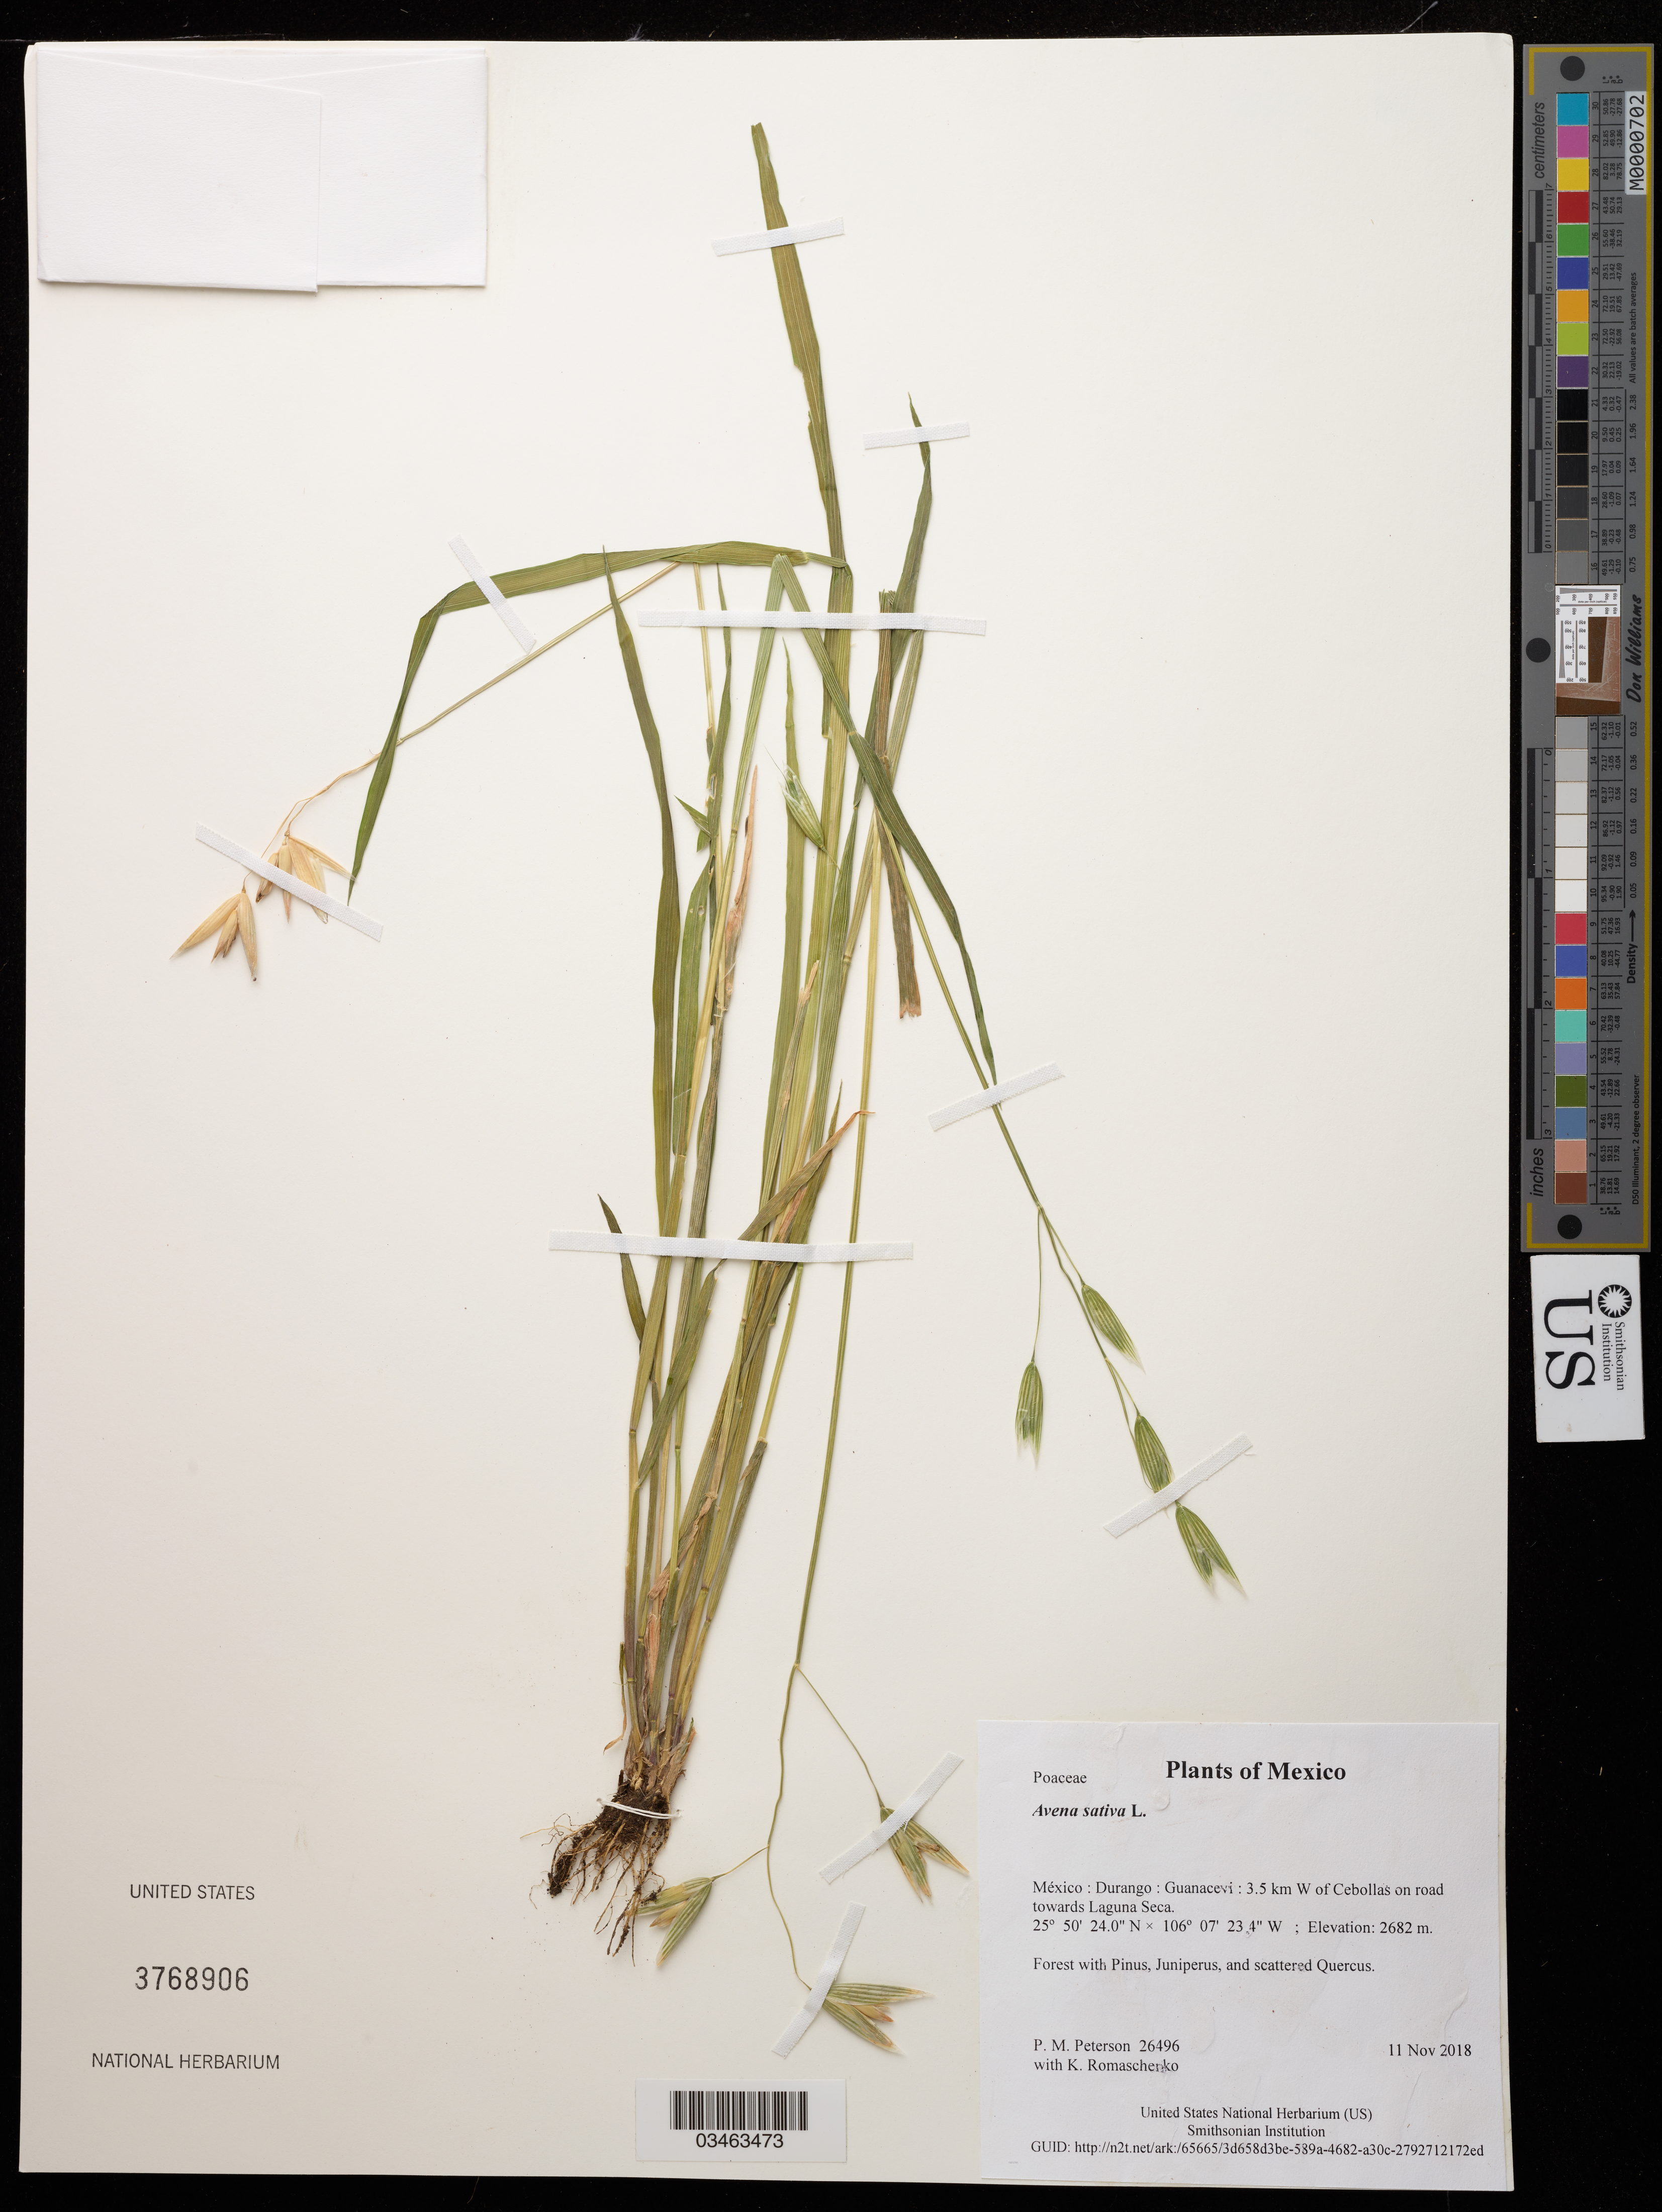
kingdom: Plantae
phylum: Tracheophyta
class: Liliopsida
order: Poales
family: Poaceae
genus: Avena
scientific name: Avena sativa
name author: L.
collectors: P. M. Peterson & K. Romaschenko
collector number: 26496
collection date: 2018-11-11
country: México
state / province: Durango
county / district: Guanacevi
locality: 3.5 km W of Cebollas on road towards Laguna Seca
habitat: Forest with Pinus, Juniperus, and scattered Quercus.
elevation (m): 2682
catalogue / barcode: US 3768906